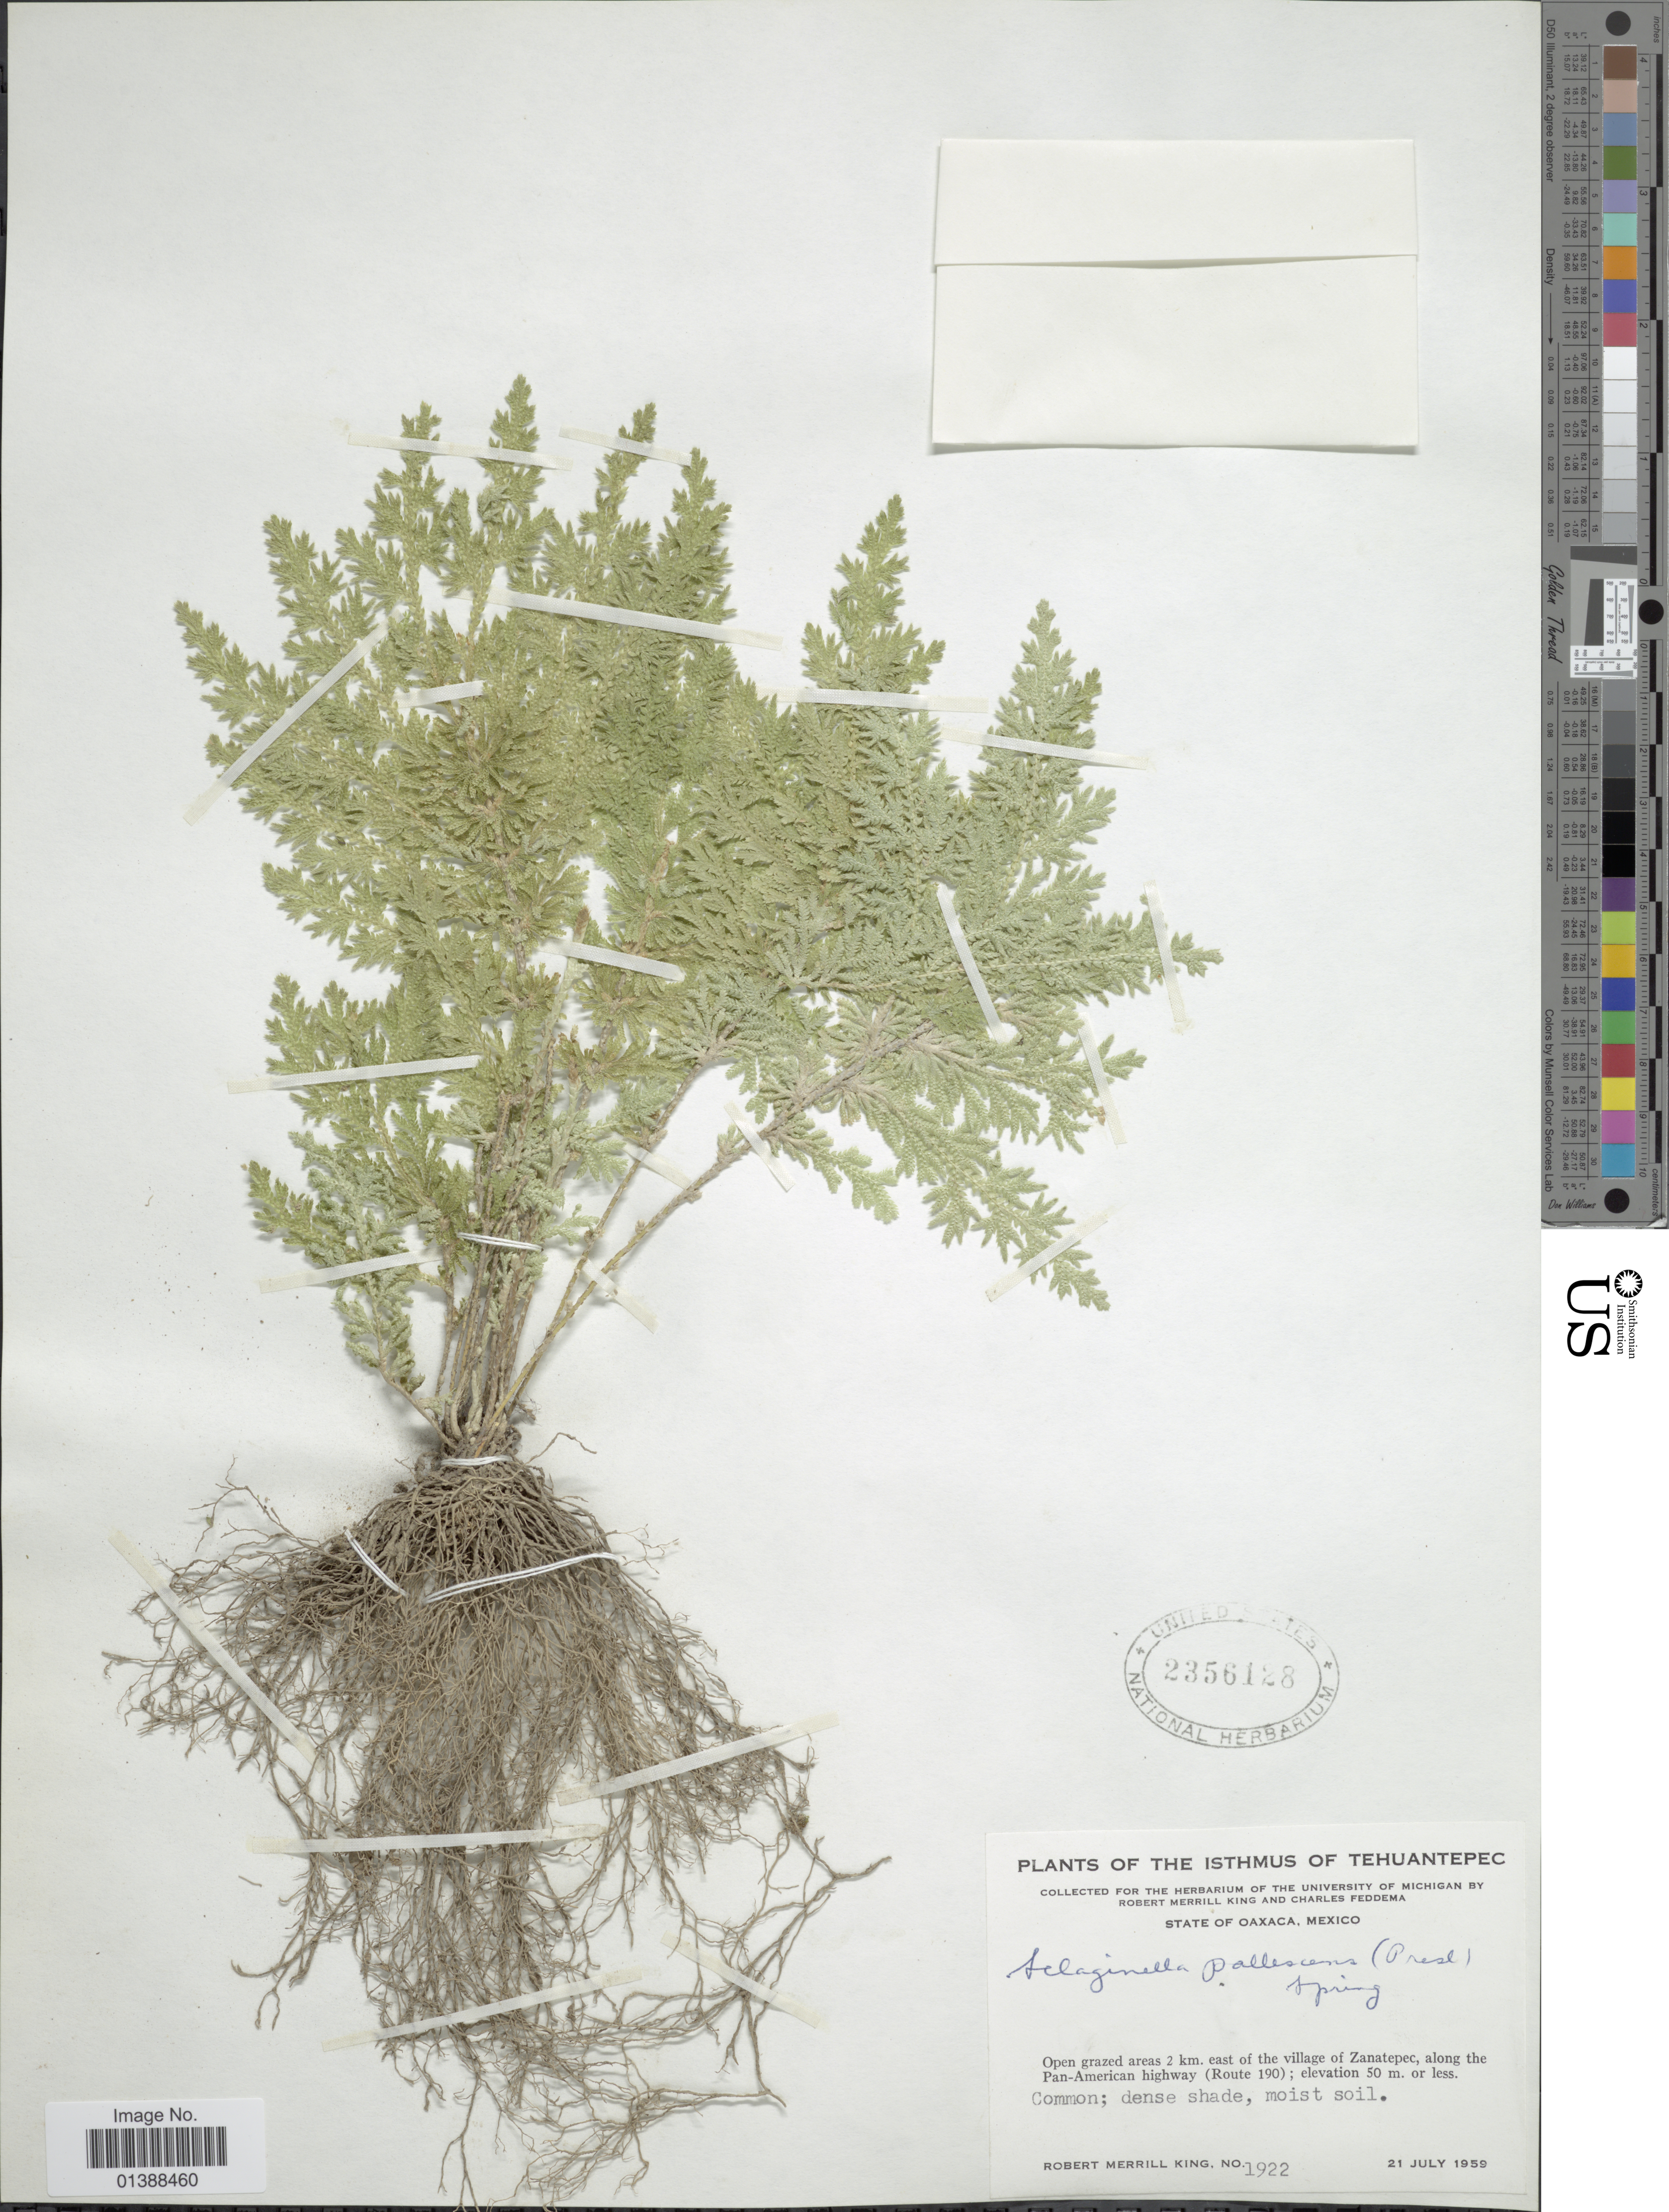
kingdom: Plantae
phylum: Tracheophyta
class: Lycopodiopsida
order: Selaginellales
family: Selaginellaceae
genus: Selaginella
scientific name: Selaginella pallescens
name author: (C. Presl) Spring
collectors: R. M. King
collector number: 1922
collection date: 1959-07-21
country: Mexico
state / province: Oaxaca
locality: State of Oaxaca, 2 km. east of the village of Zanatepec, along the Pan-American highway (Route 190)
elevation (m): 50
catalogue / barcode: US 2356128